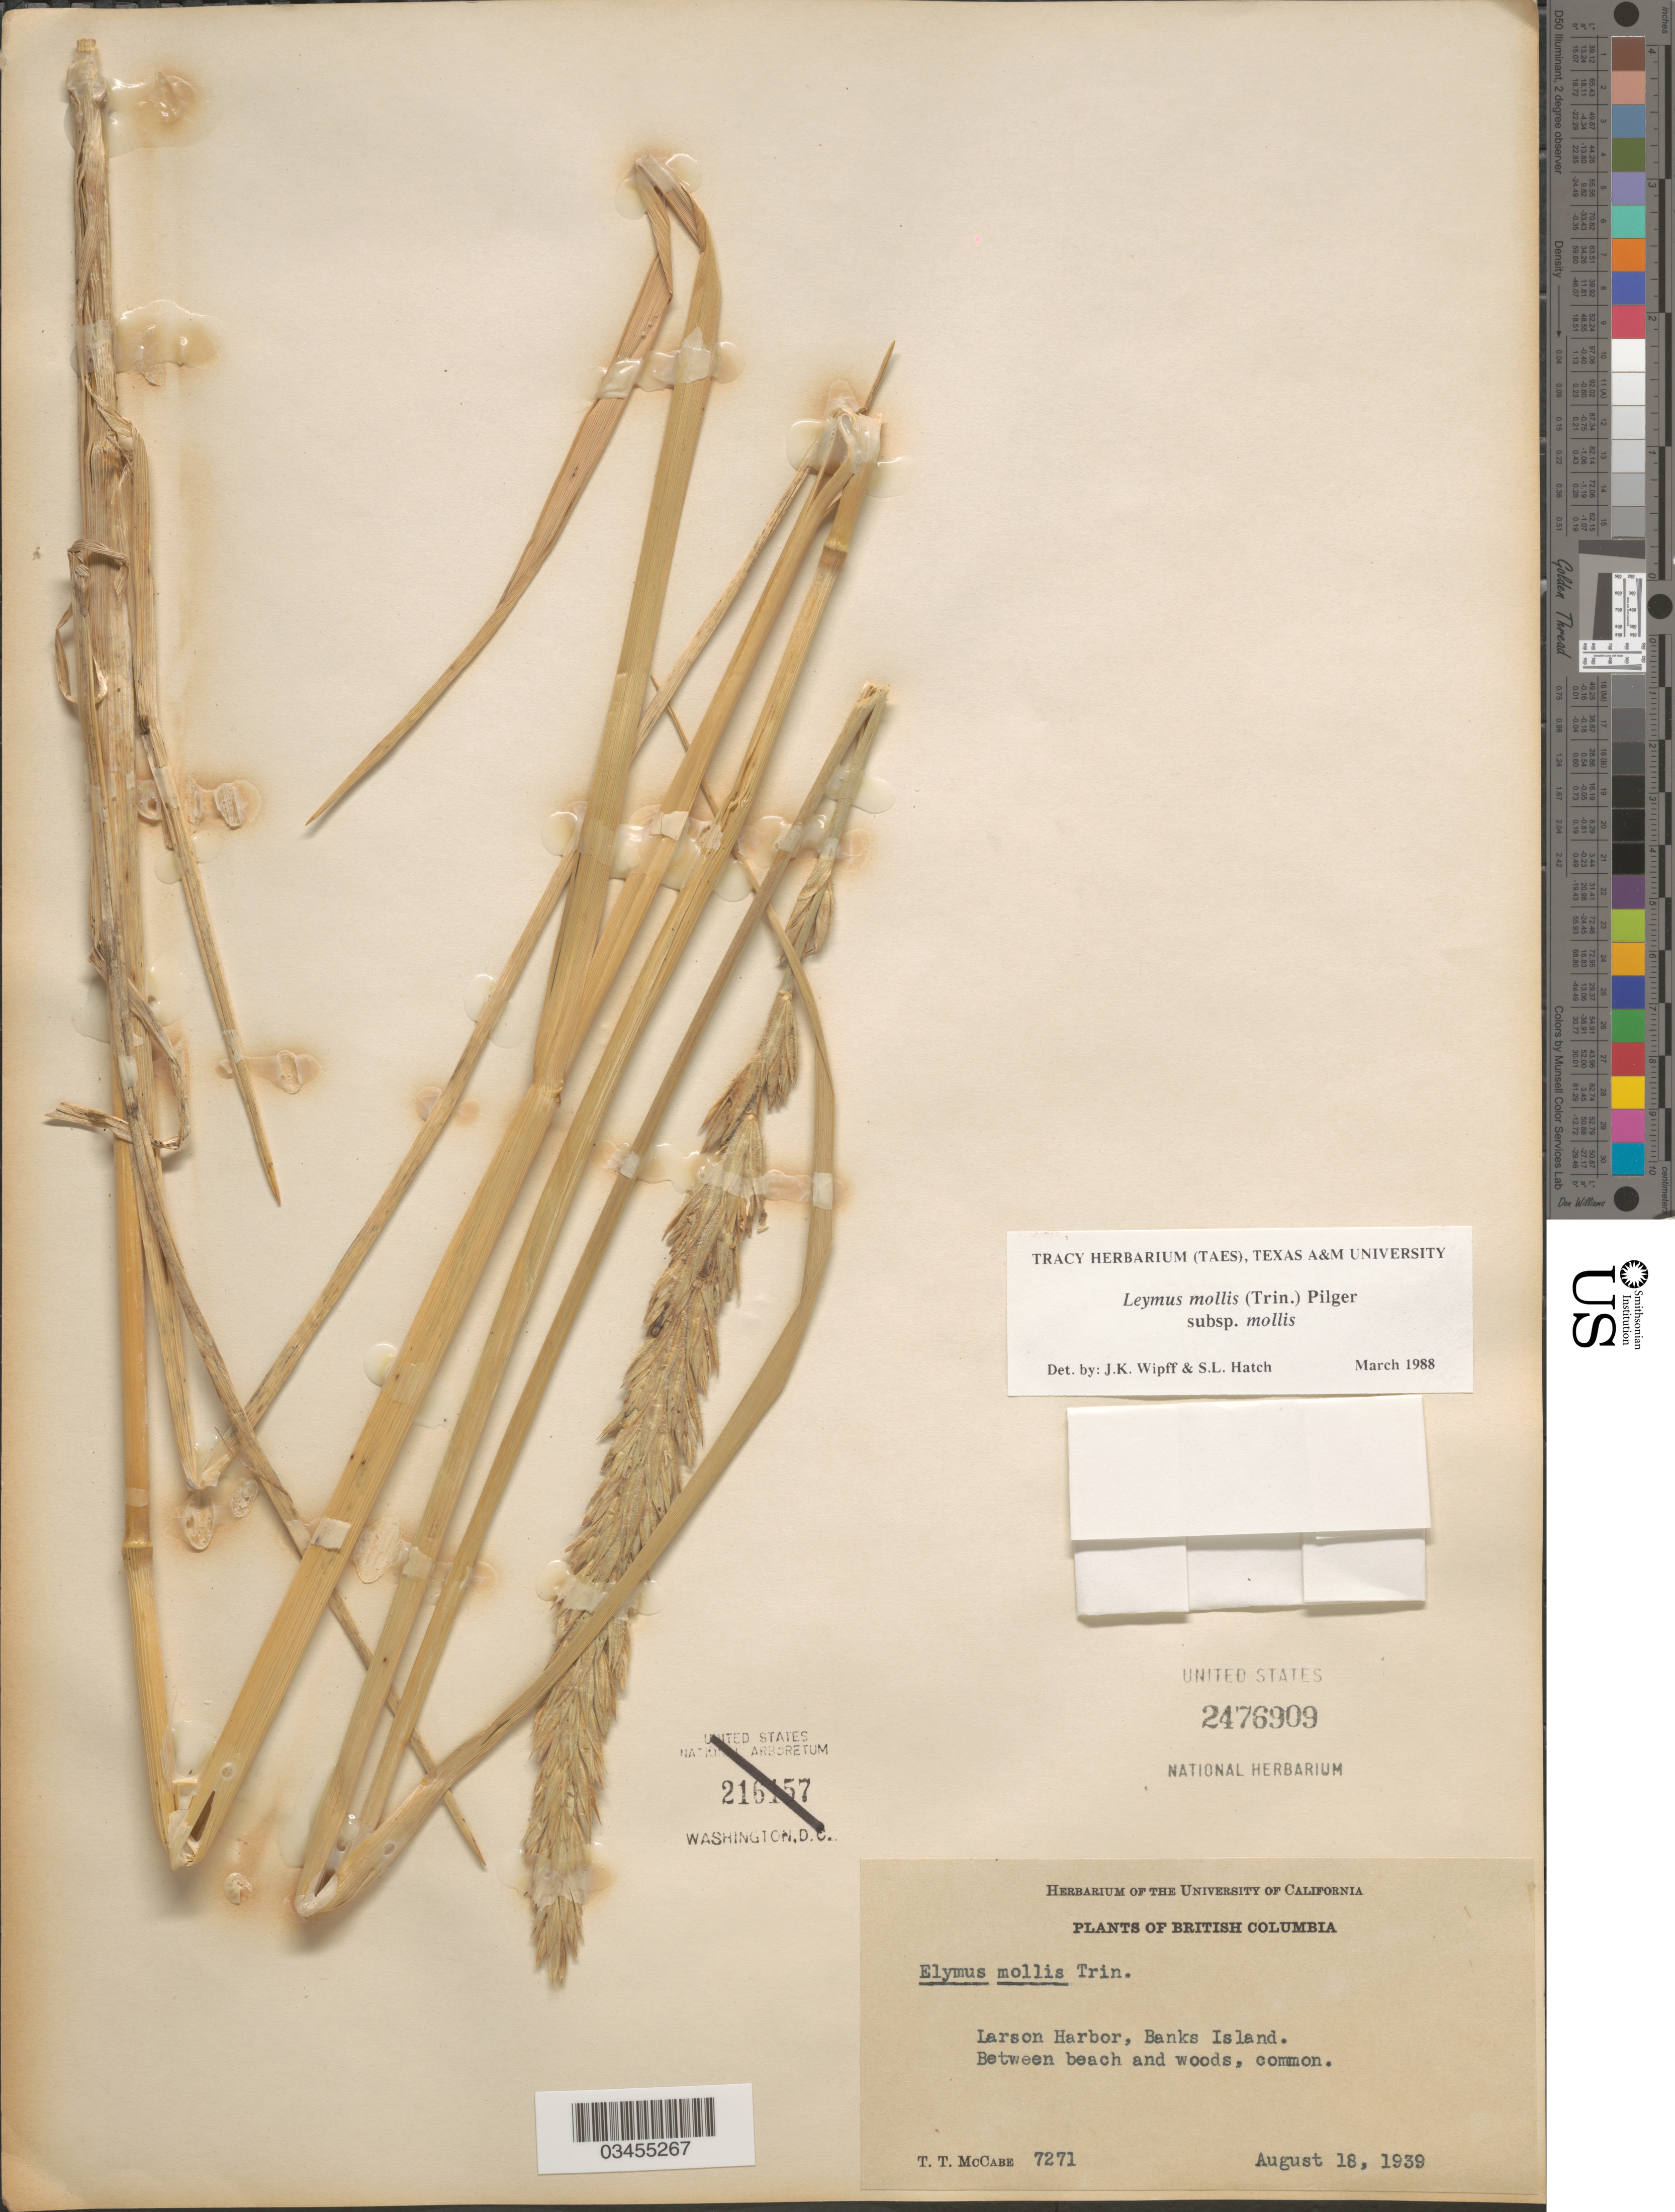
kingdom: Plantae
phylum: Tracheophyta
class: Liliopsida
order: Poales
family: Poaceae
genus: Leymus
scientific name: Leymus mollis subsp. mollis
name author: (Trin.) Pilg.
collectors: T. McCabe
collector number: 7271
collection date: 1939-08-18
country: Canada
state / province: British Columbia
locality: Larson Harbor, Banks Island.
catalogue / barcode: US 2476909